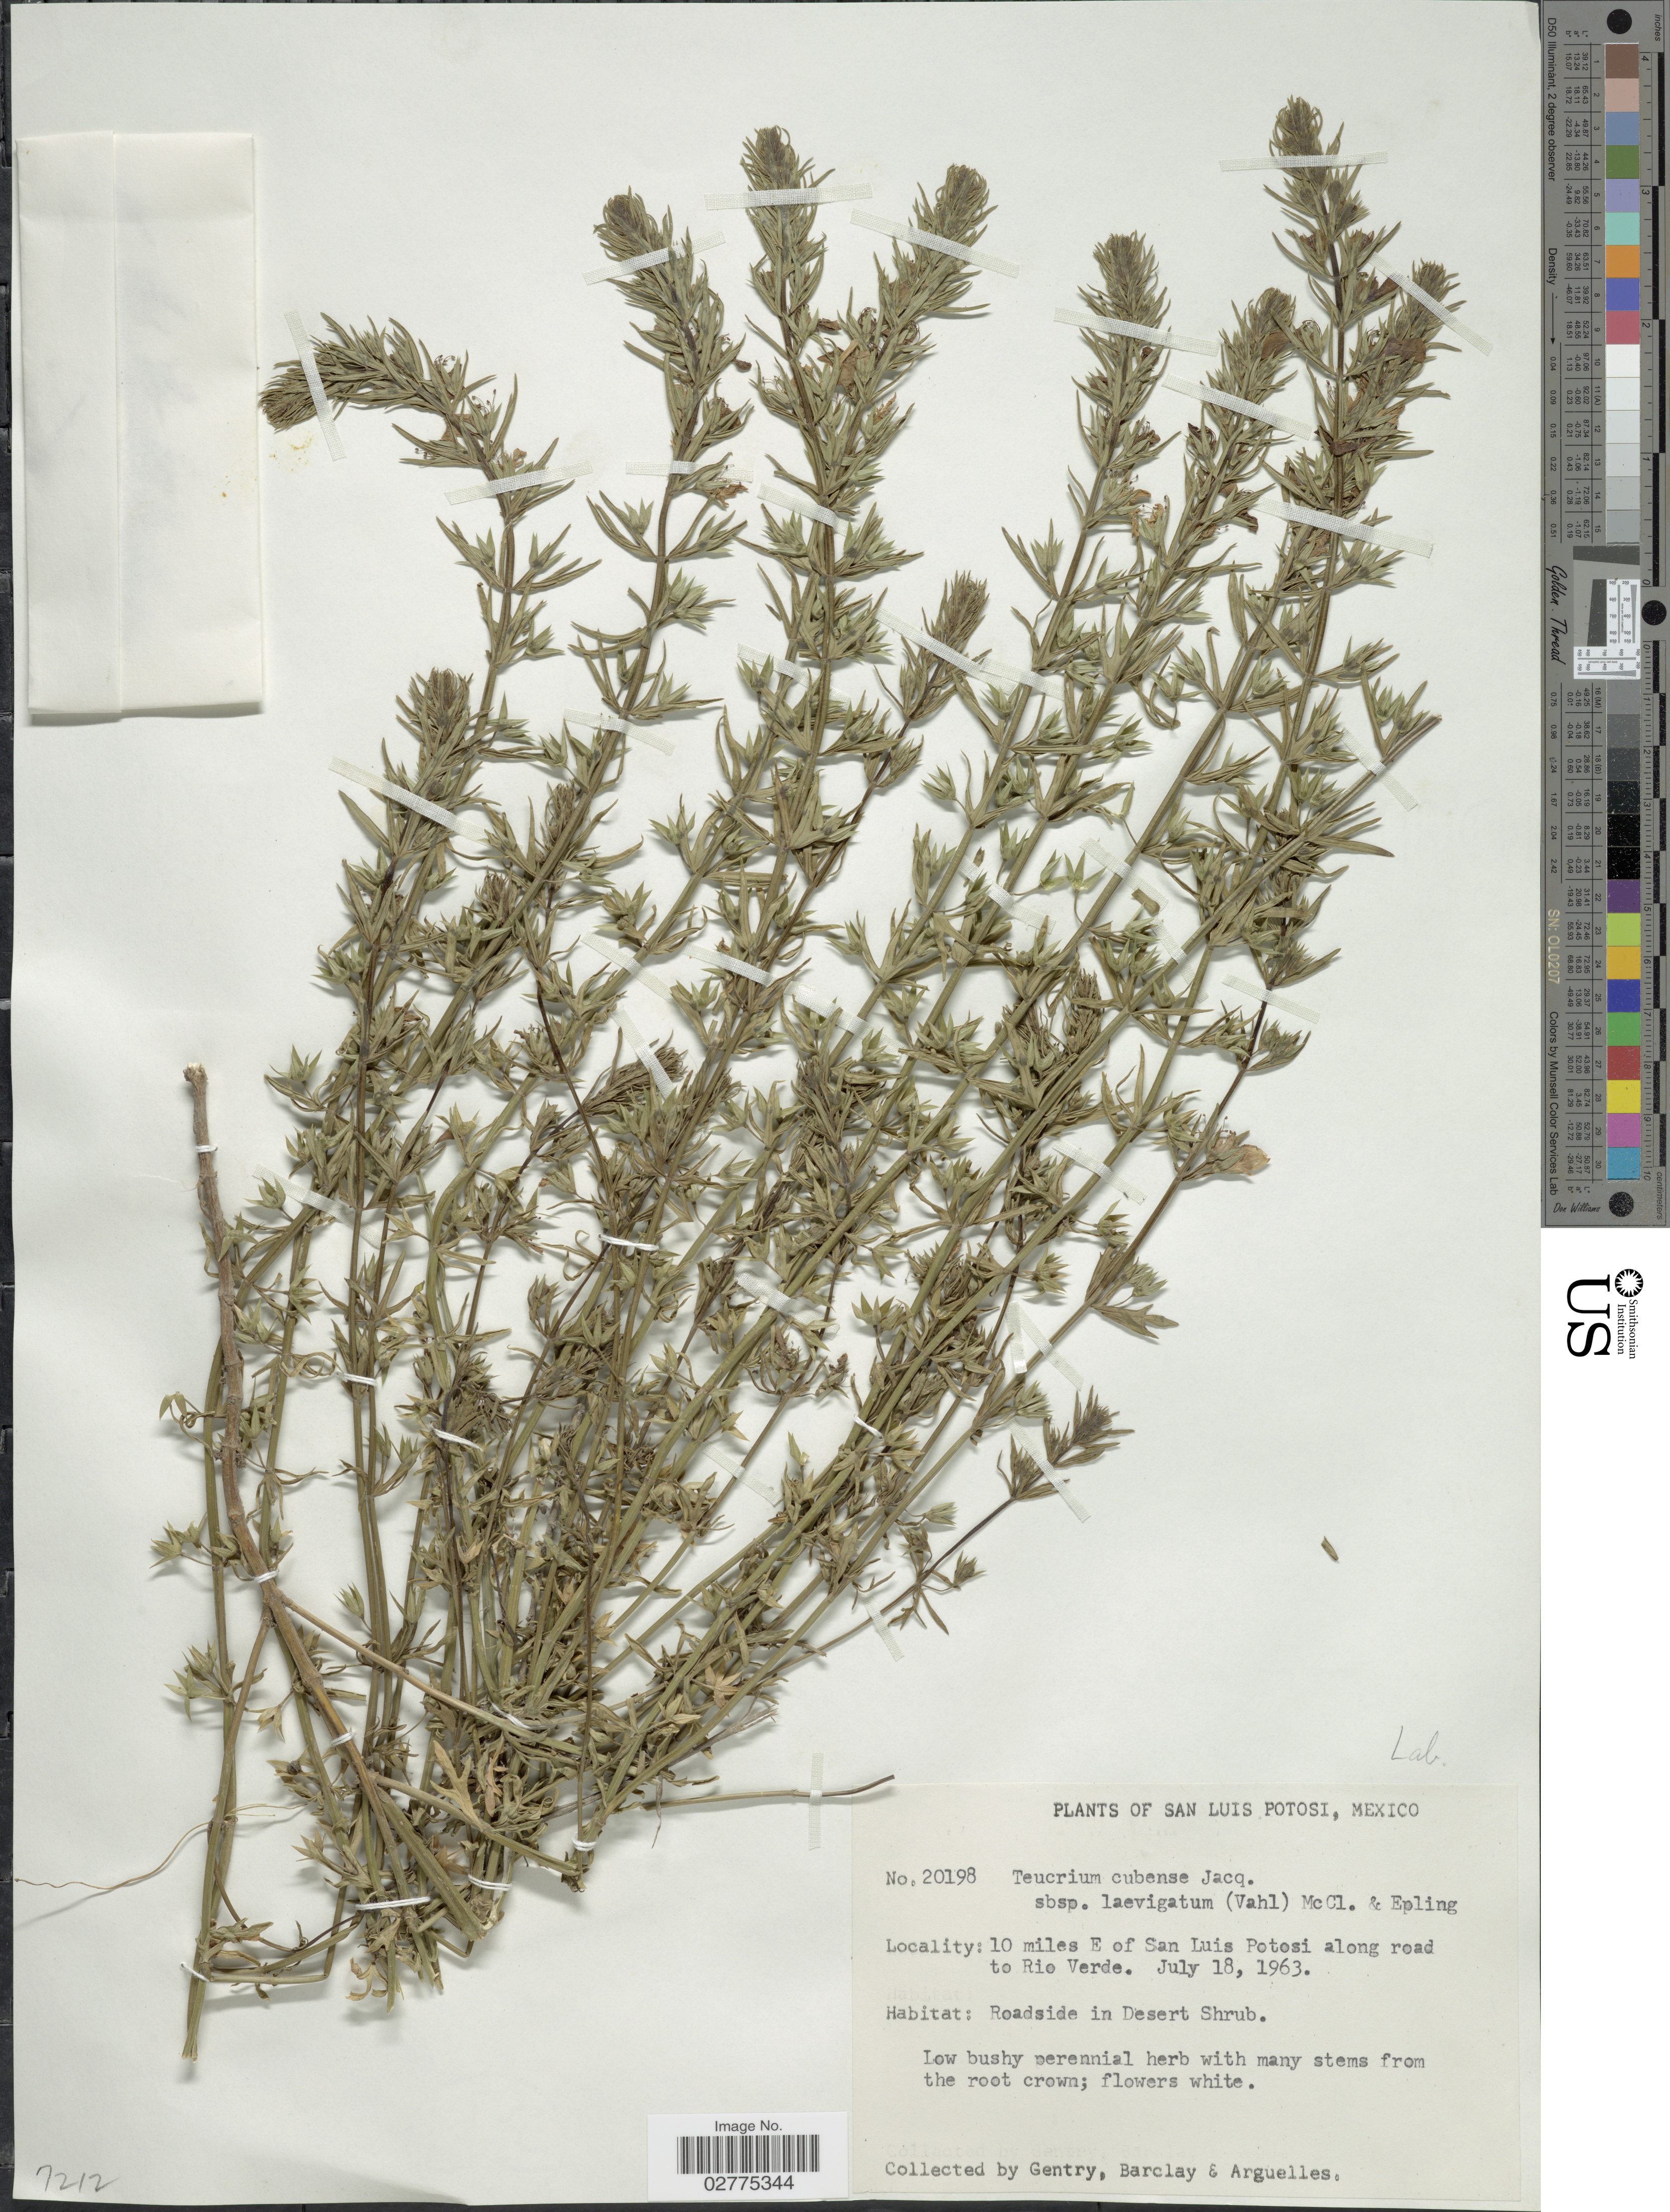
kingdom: Plantae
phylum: Tracheophyta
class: Magnoliopsida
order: Lamiales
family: Lamiaceae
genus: Teucrium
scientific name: Teucrium cubense subsp. laevigatum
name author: Jacq.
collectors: Gentry, --, -- Barclay & Arguelles, --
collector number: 20198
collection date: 1963-07-18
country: Mexico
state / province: San Luis Potosí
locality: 10 miles of E of San Luis Potosi along road to Rio Verde. Roadside in Desert Shrub.